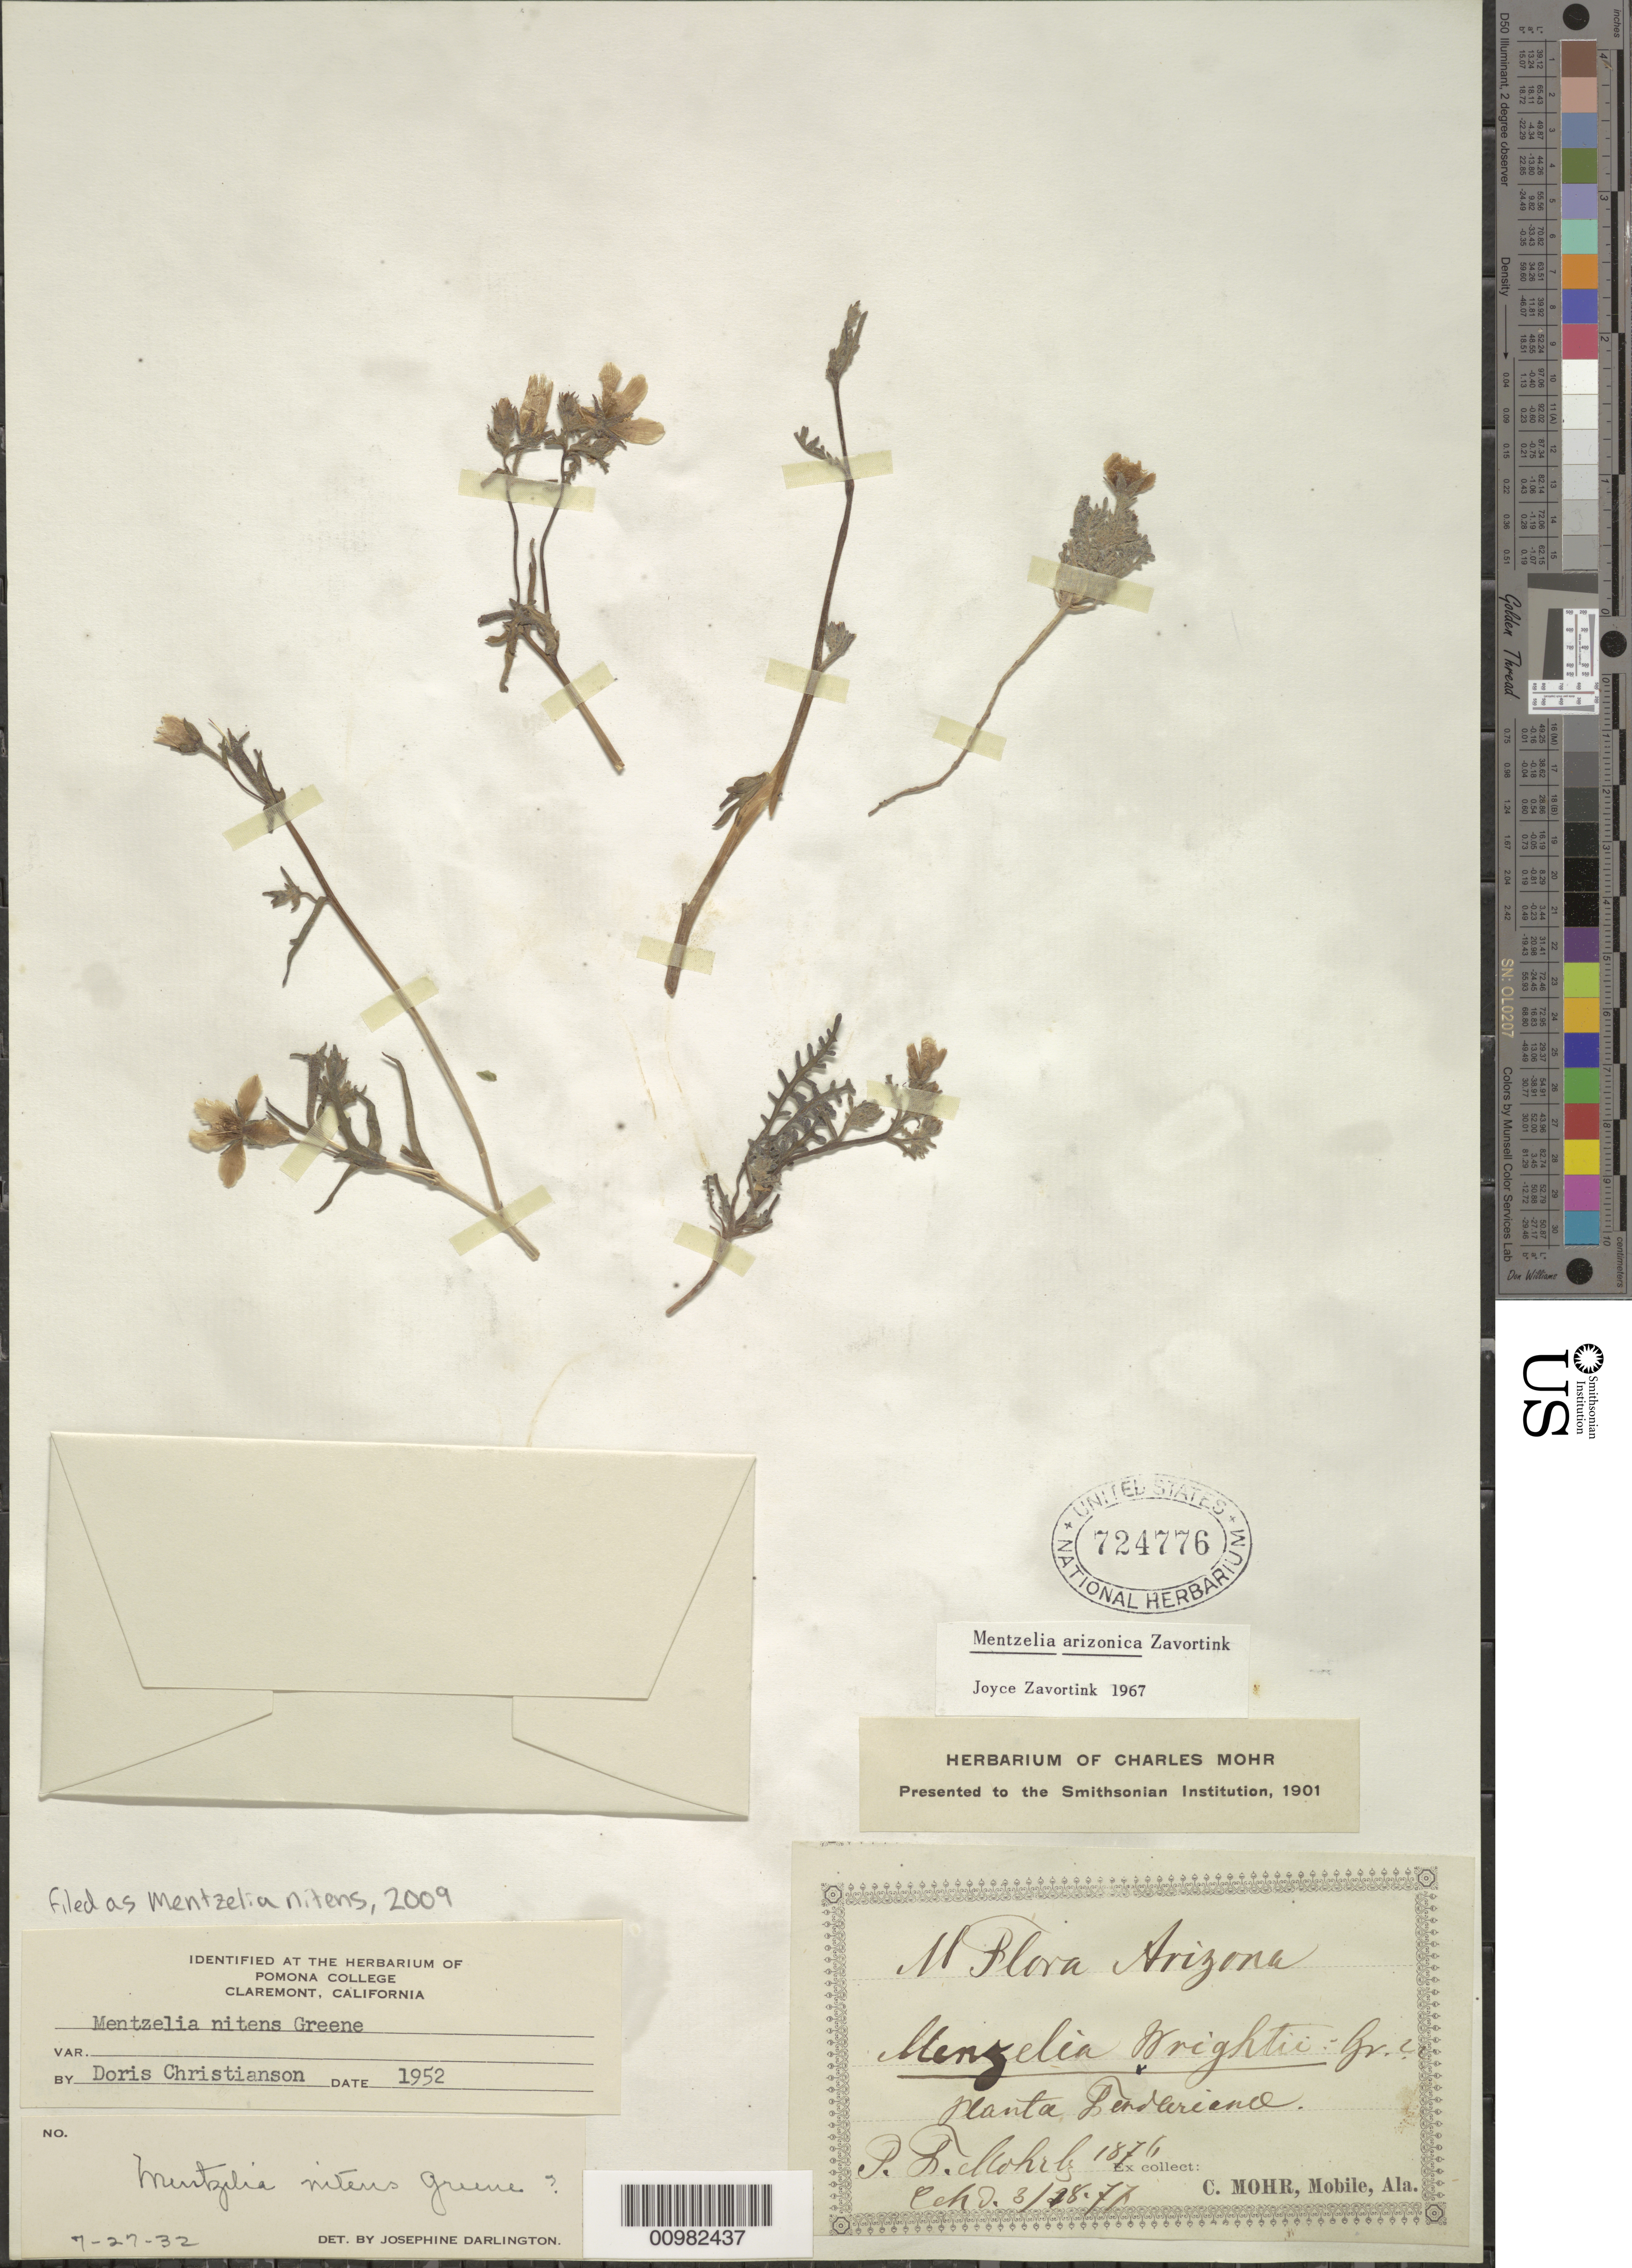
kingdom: Plantae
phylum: Tracheophyta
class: Magnoliopsida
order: Cornales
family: Loasaceae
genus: Mentzelia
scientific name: Mentzelia nitens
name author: Greene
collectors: P. F. Mohr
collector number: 1876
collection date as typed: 18 Mar 1877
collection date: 1877-03-18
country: United States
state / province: Arizona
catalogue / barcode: US 724776